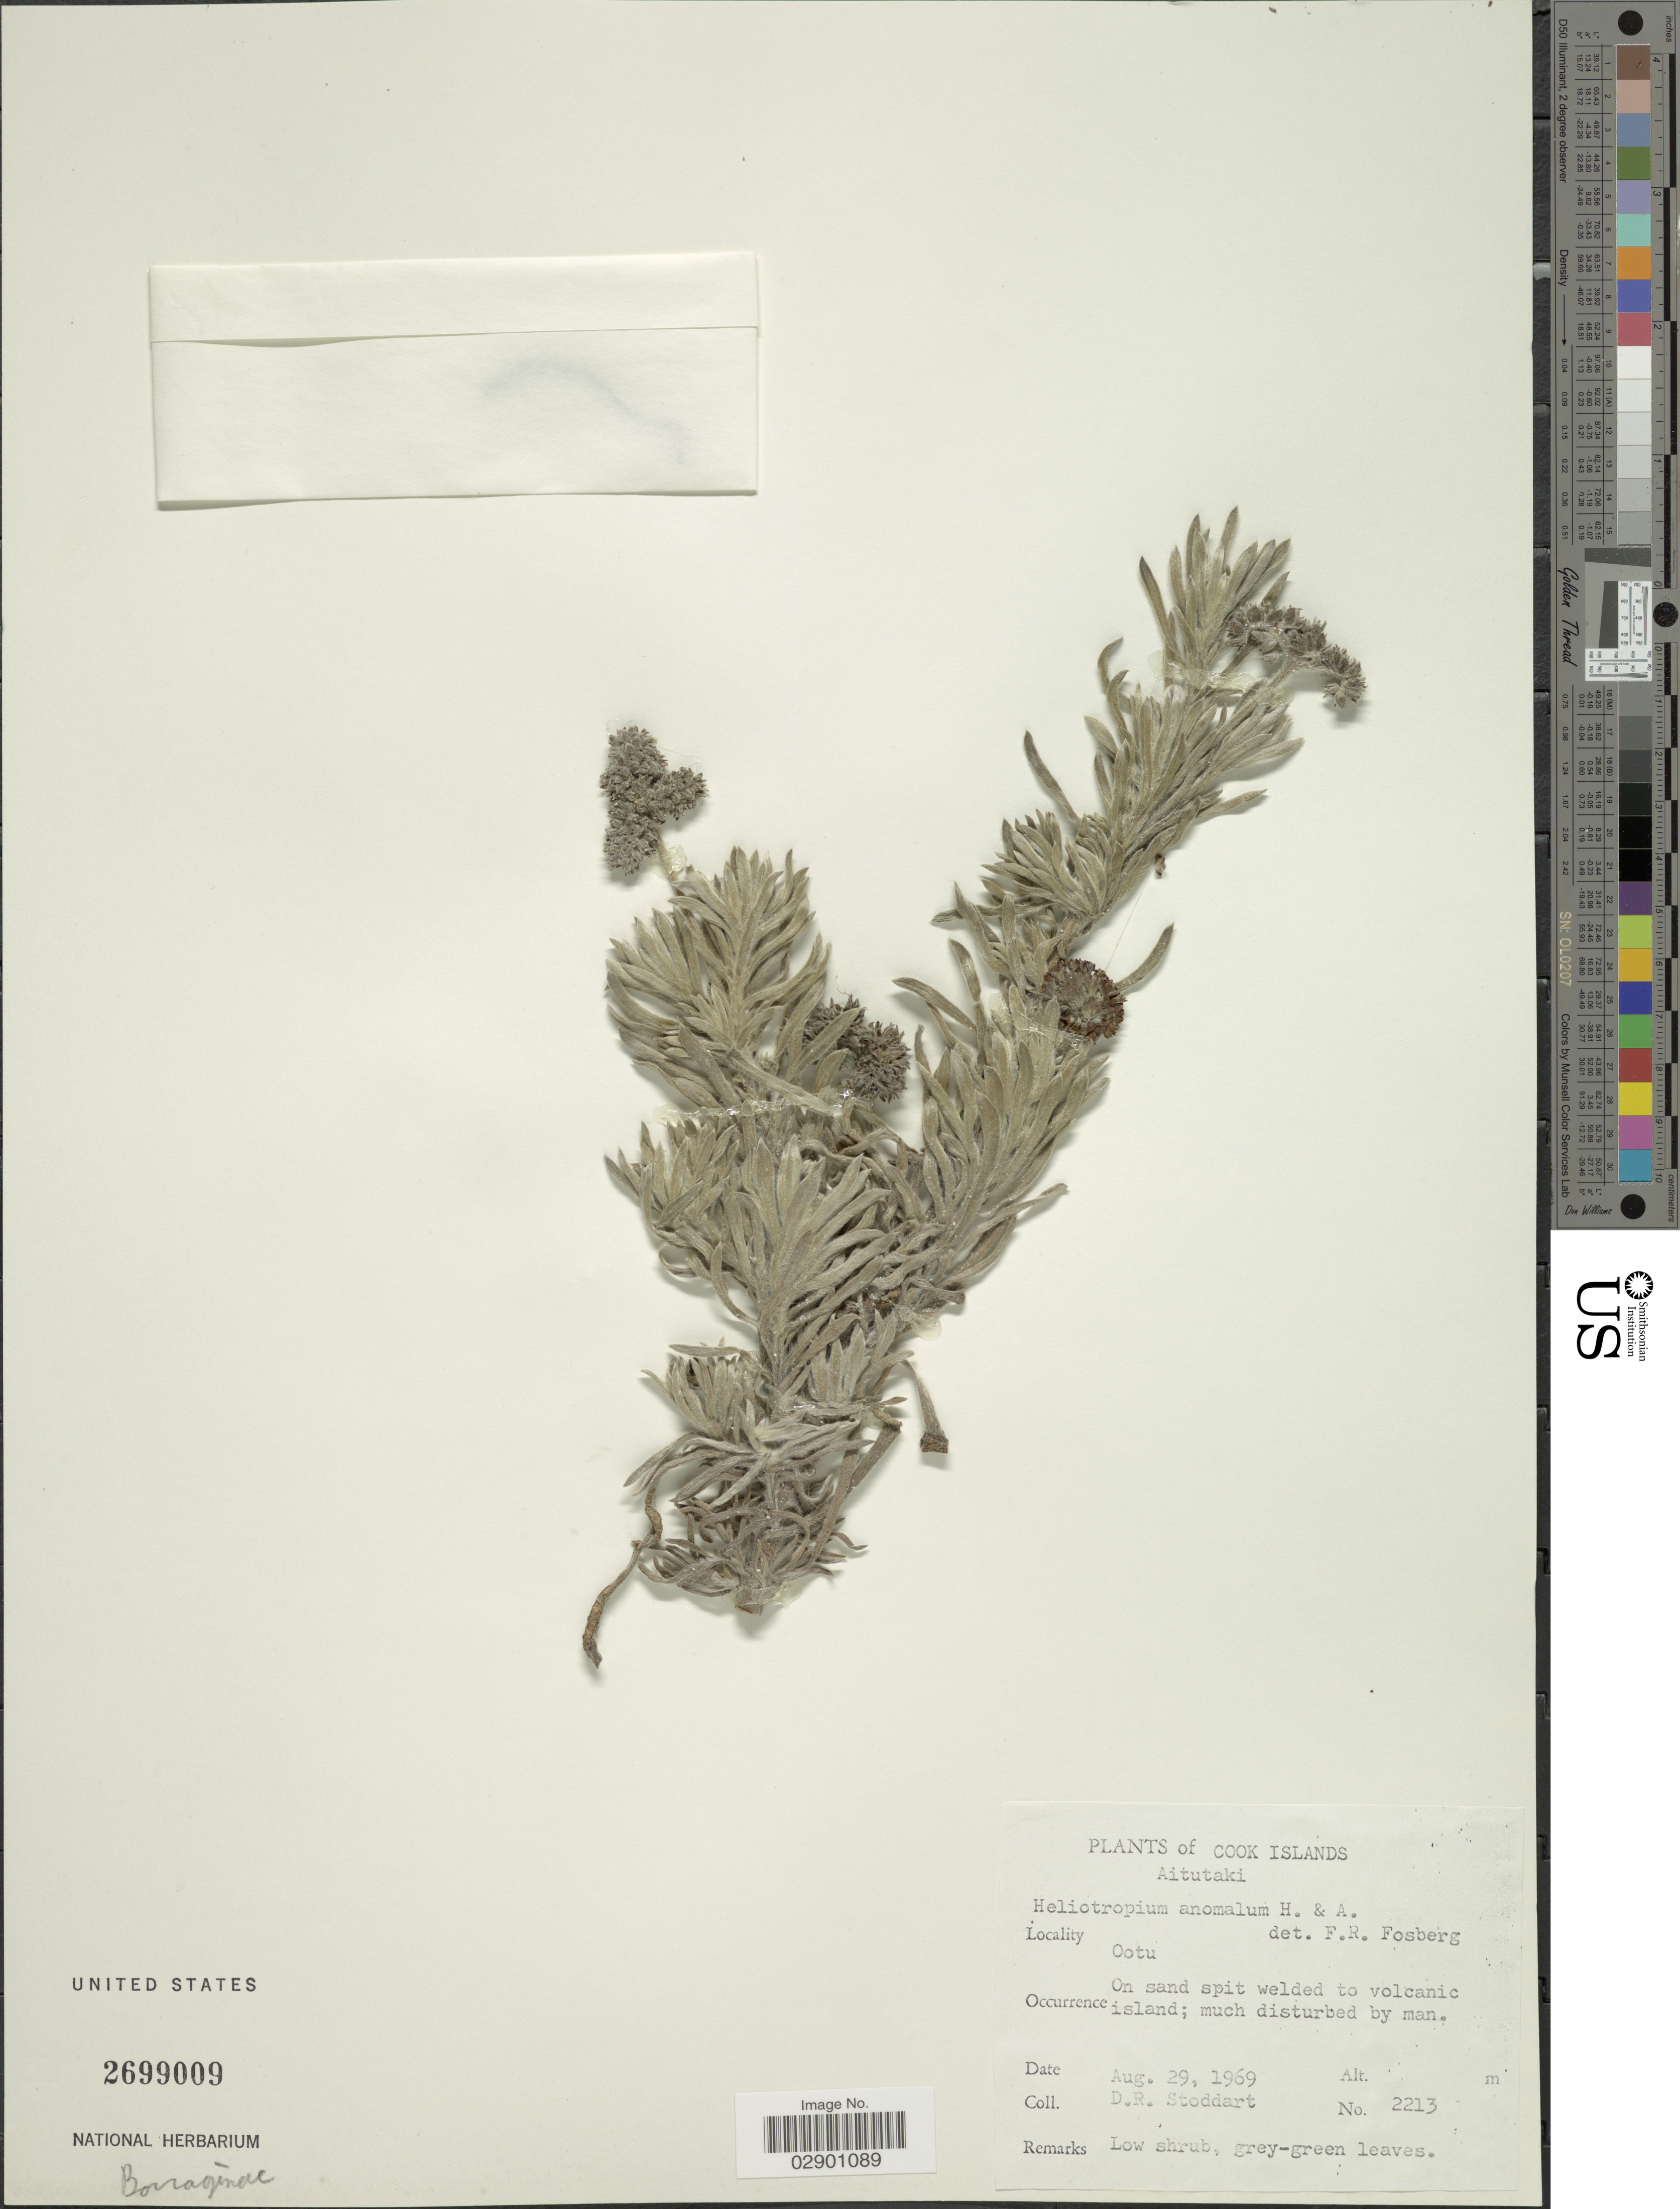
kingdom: Plantae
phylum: Tracheophyta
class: Magnoliopsida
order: Boraginales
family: Heliotropiaceae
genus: Heliotropium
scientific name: Heliotropium anomalum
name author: Hook. & Arn.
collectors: D. R. Stoddart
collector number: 2213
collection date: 1969-08-29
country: Cook Islands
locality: Cook Islands. Aitutaki. Ootu. On sand spit welded to volcanic island.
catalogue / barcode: US 2699009